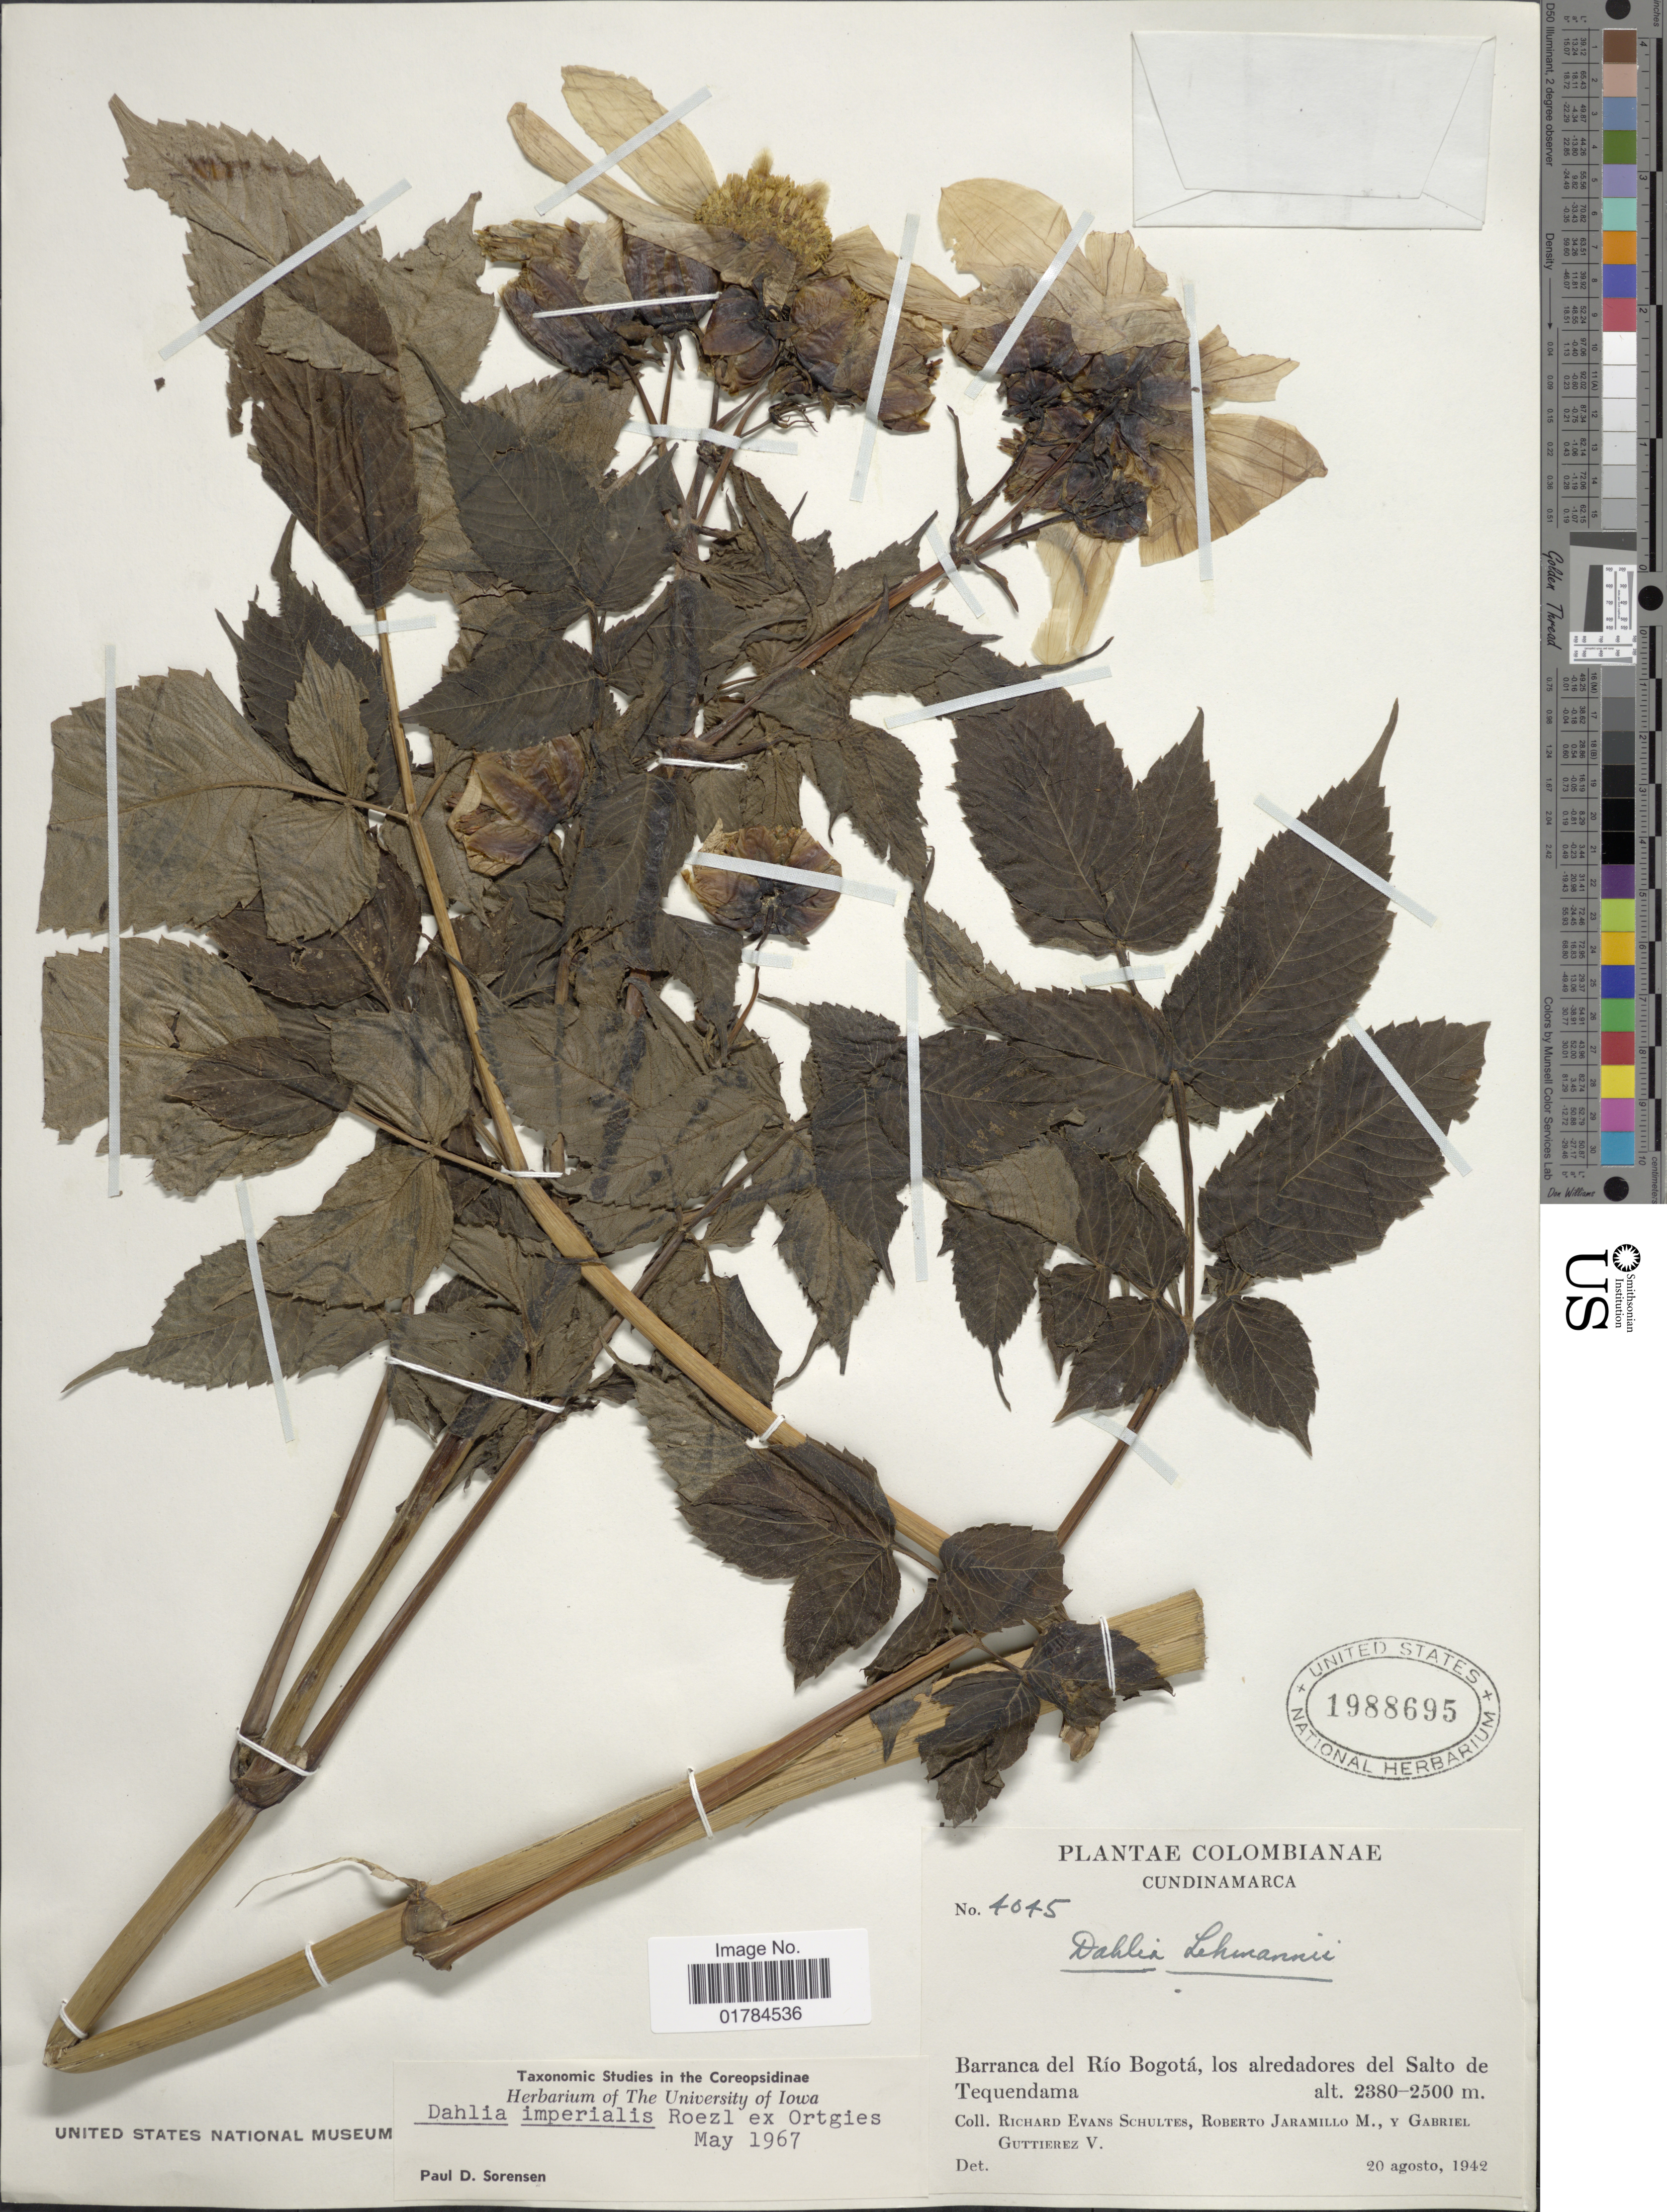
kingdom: Plantae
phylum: Tracheophyta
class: Magnoliopsida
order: Asterales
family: Asteraceae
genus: Dahlia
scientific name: Dahlia imperialis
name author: Roezl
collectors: R. E. Schultes, R. Jaramillo M. & G. Guttierez V.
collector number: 4045*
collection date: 1942-08-20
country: Colombia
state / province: Cundinamarca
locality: Barranca del Rio Bogota, los alredadores del Salto de Tequendama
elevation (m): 2380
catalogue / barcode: US 1988695